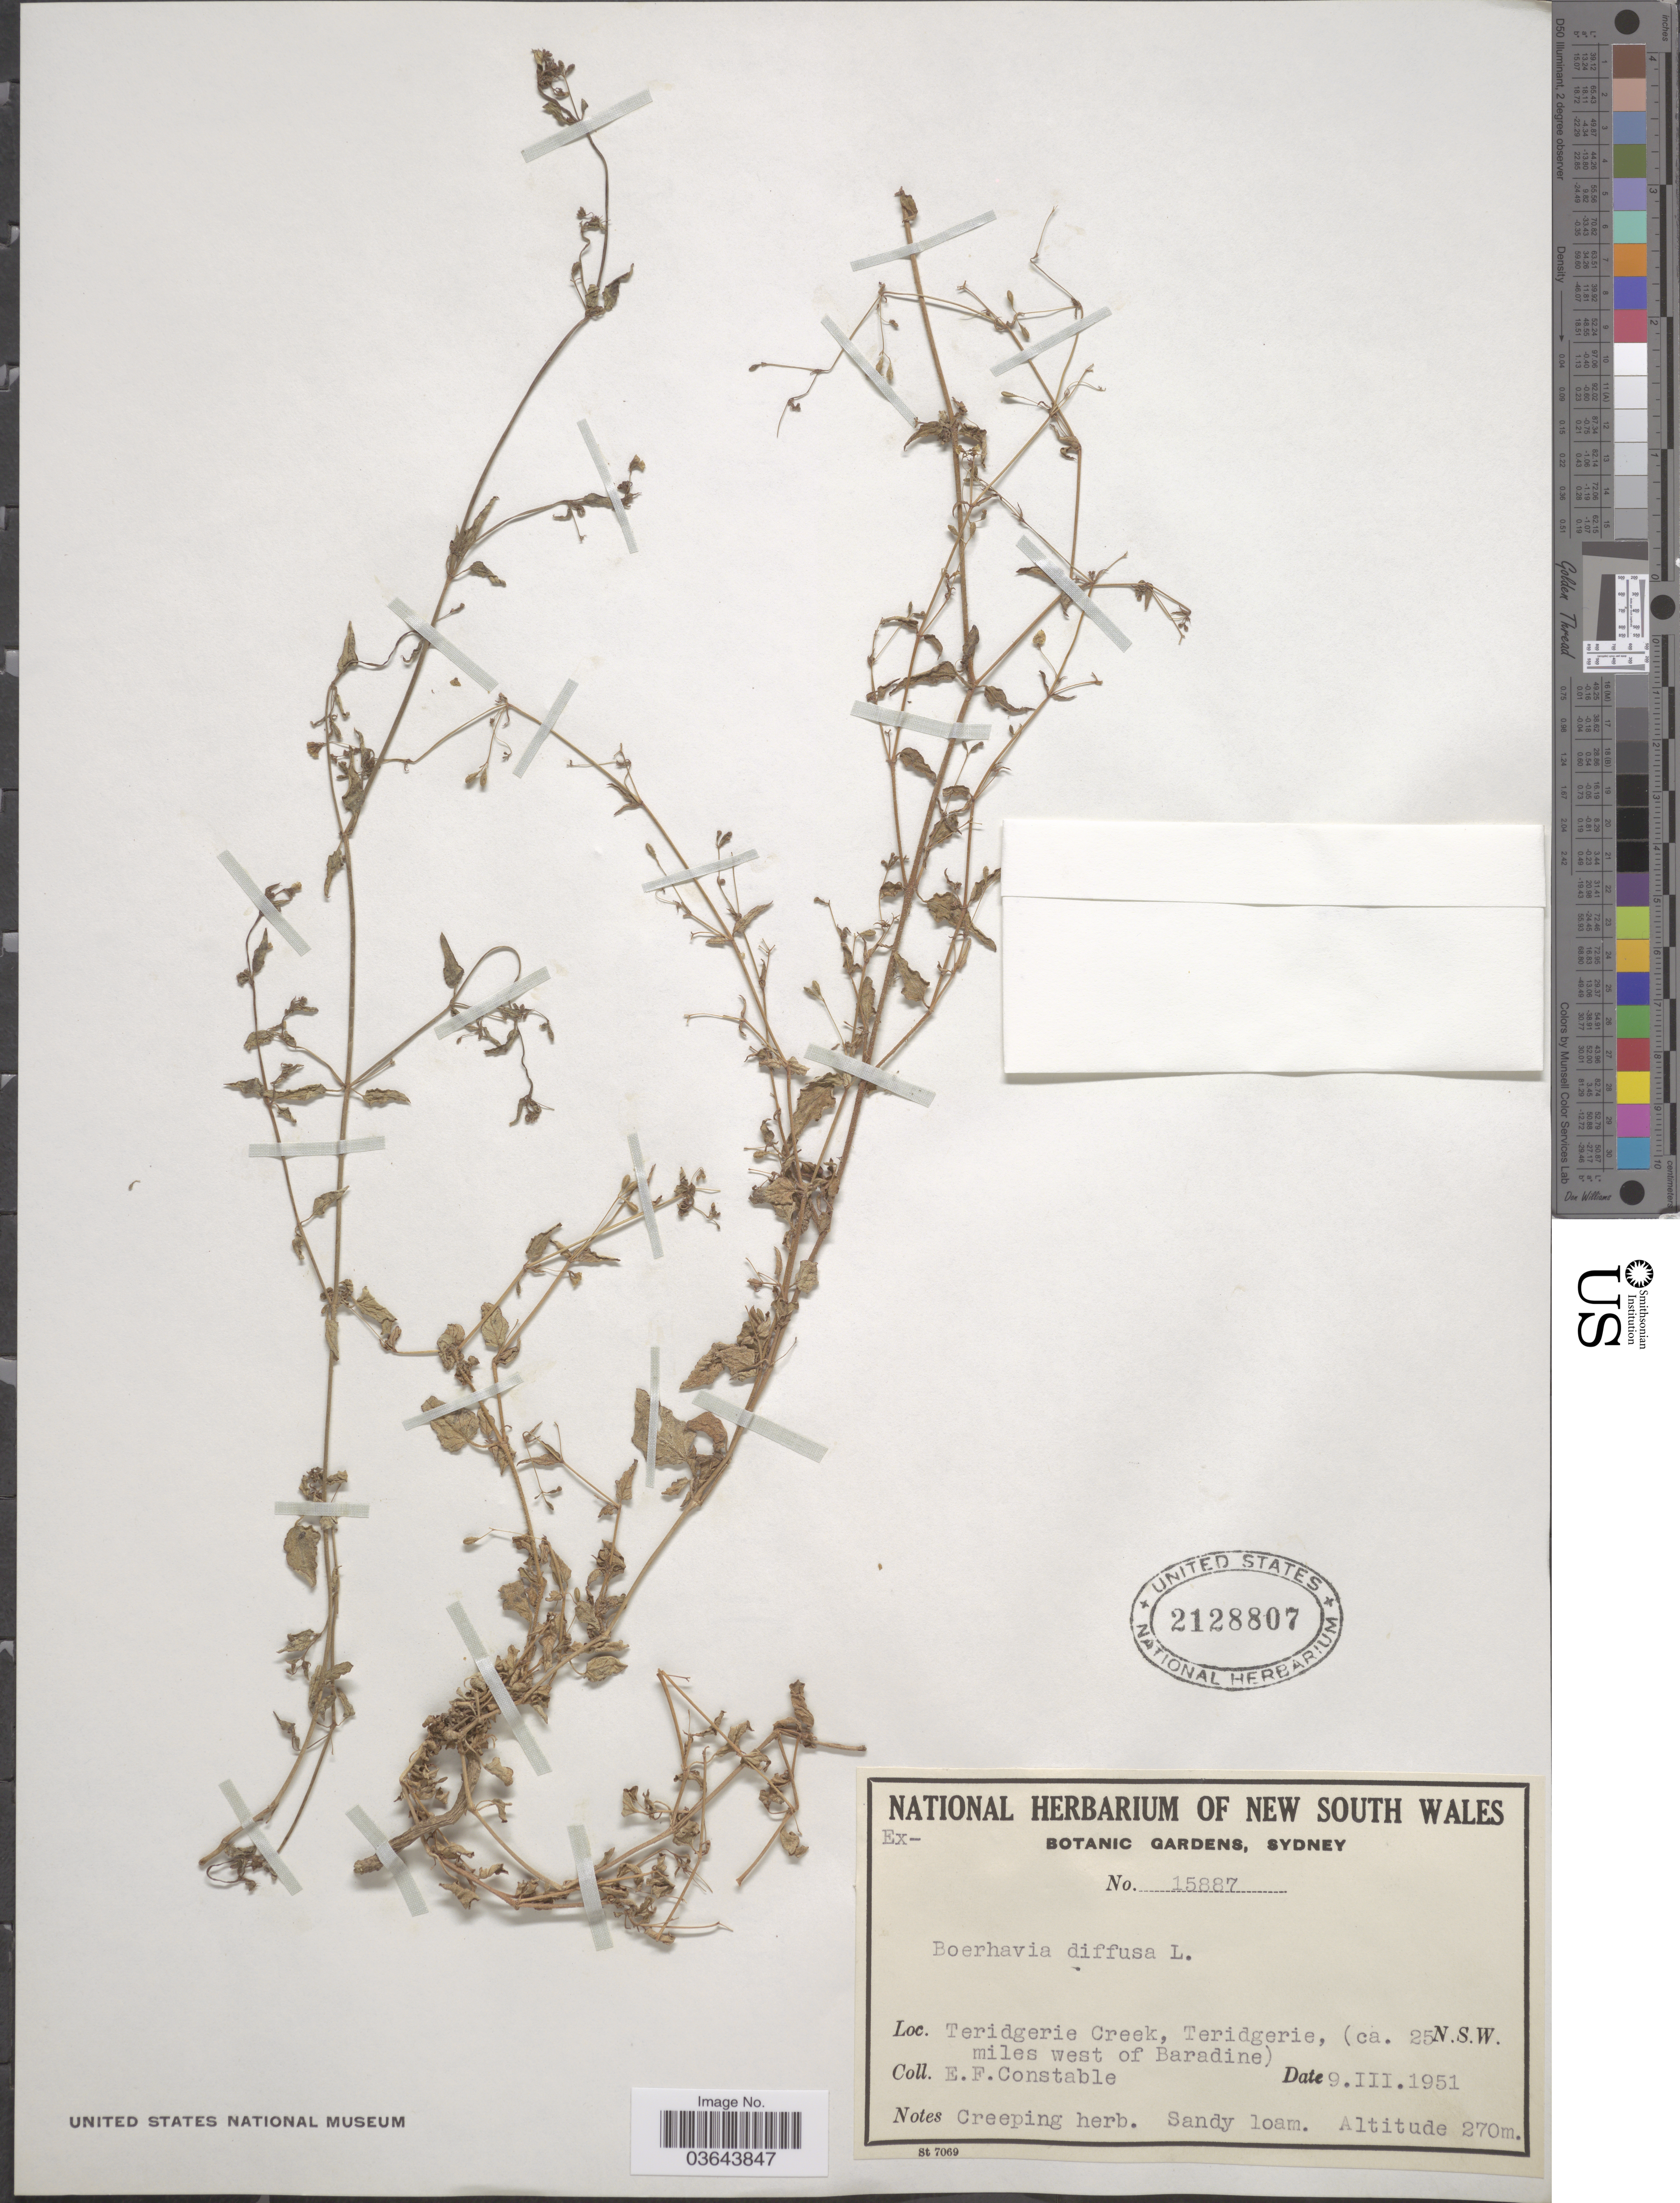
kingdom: Plantae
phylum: Tracheophyta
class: Magnoliopsida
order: Caryophyllales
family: Nyctaginaceae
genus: Boerhavia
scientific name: Boerhavia diffusa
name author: L.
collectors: E. F. Constable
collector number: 15887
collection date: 1951-03-09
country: Australia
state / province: New South Wales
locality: Teridgerie Creek, Teridgerie, (ca. 25 miles west of Baradine).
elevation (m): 270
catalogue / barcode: US 2128807